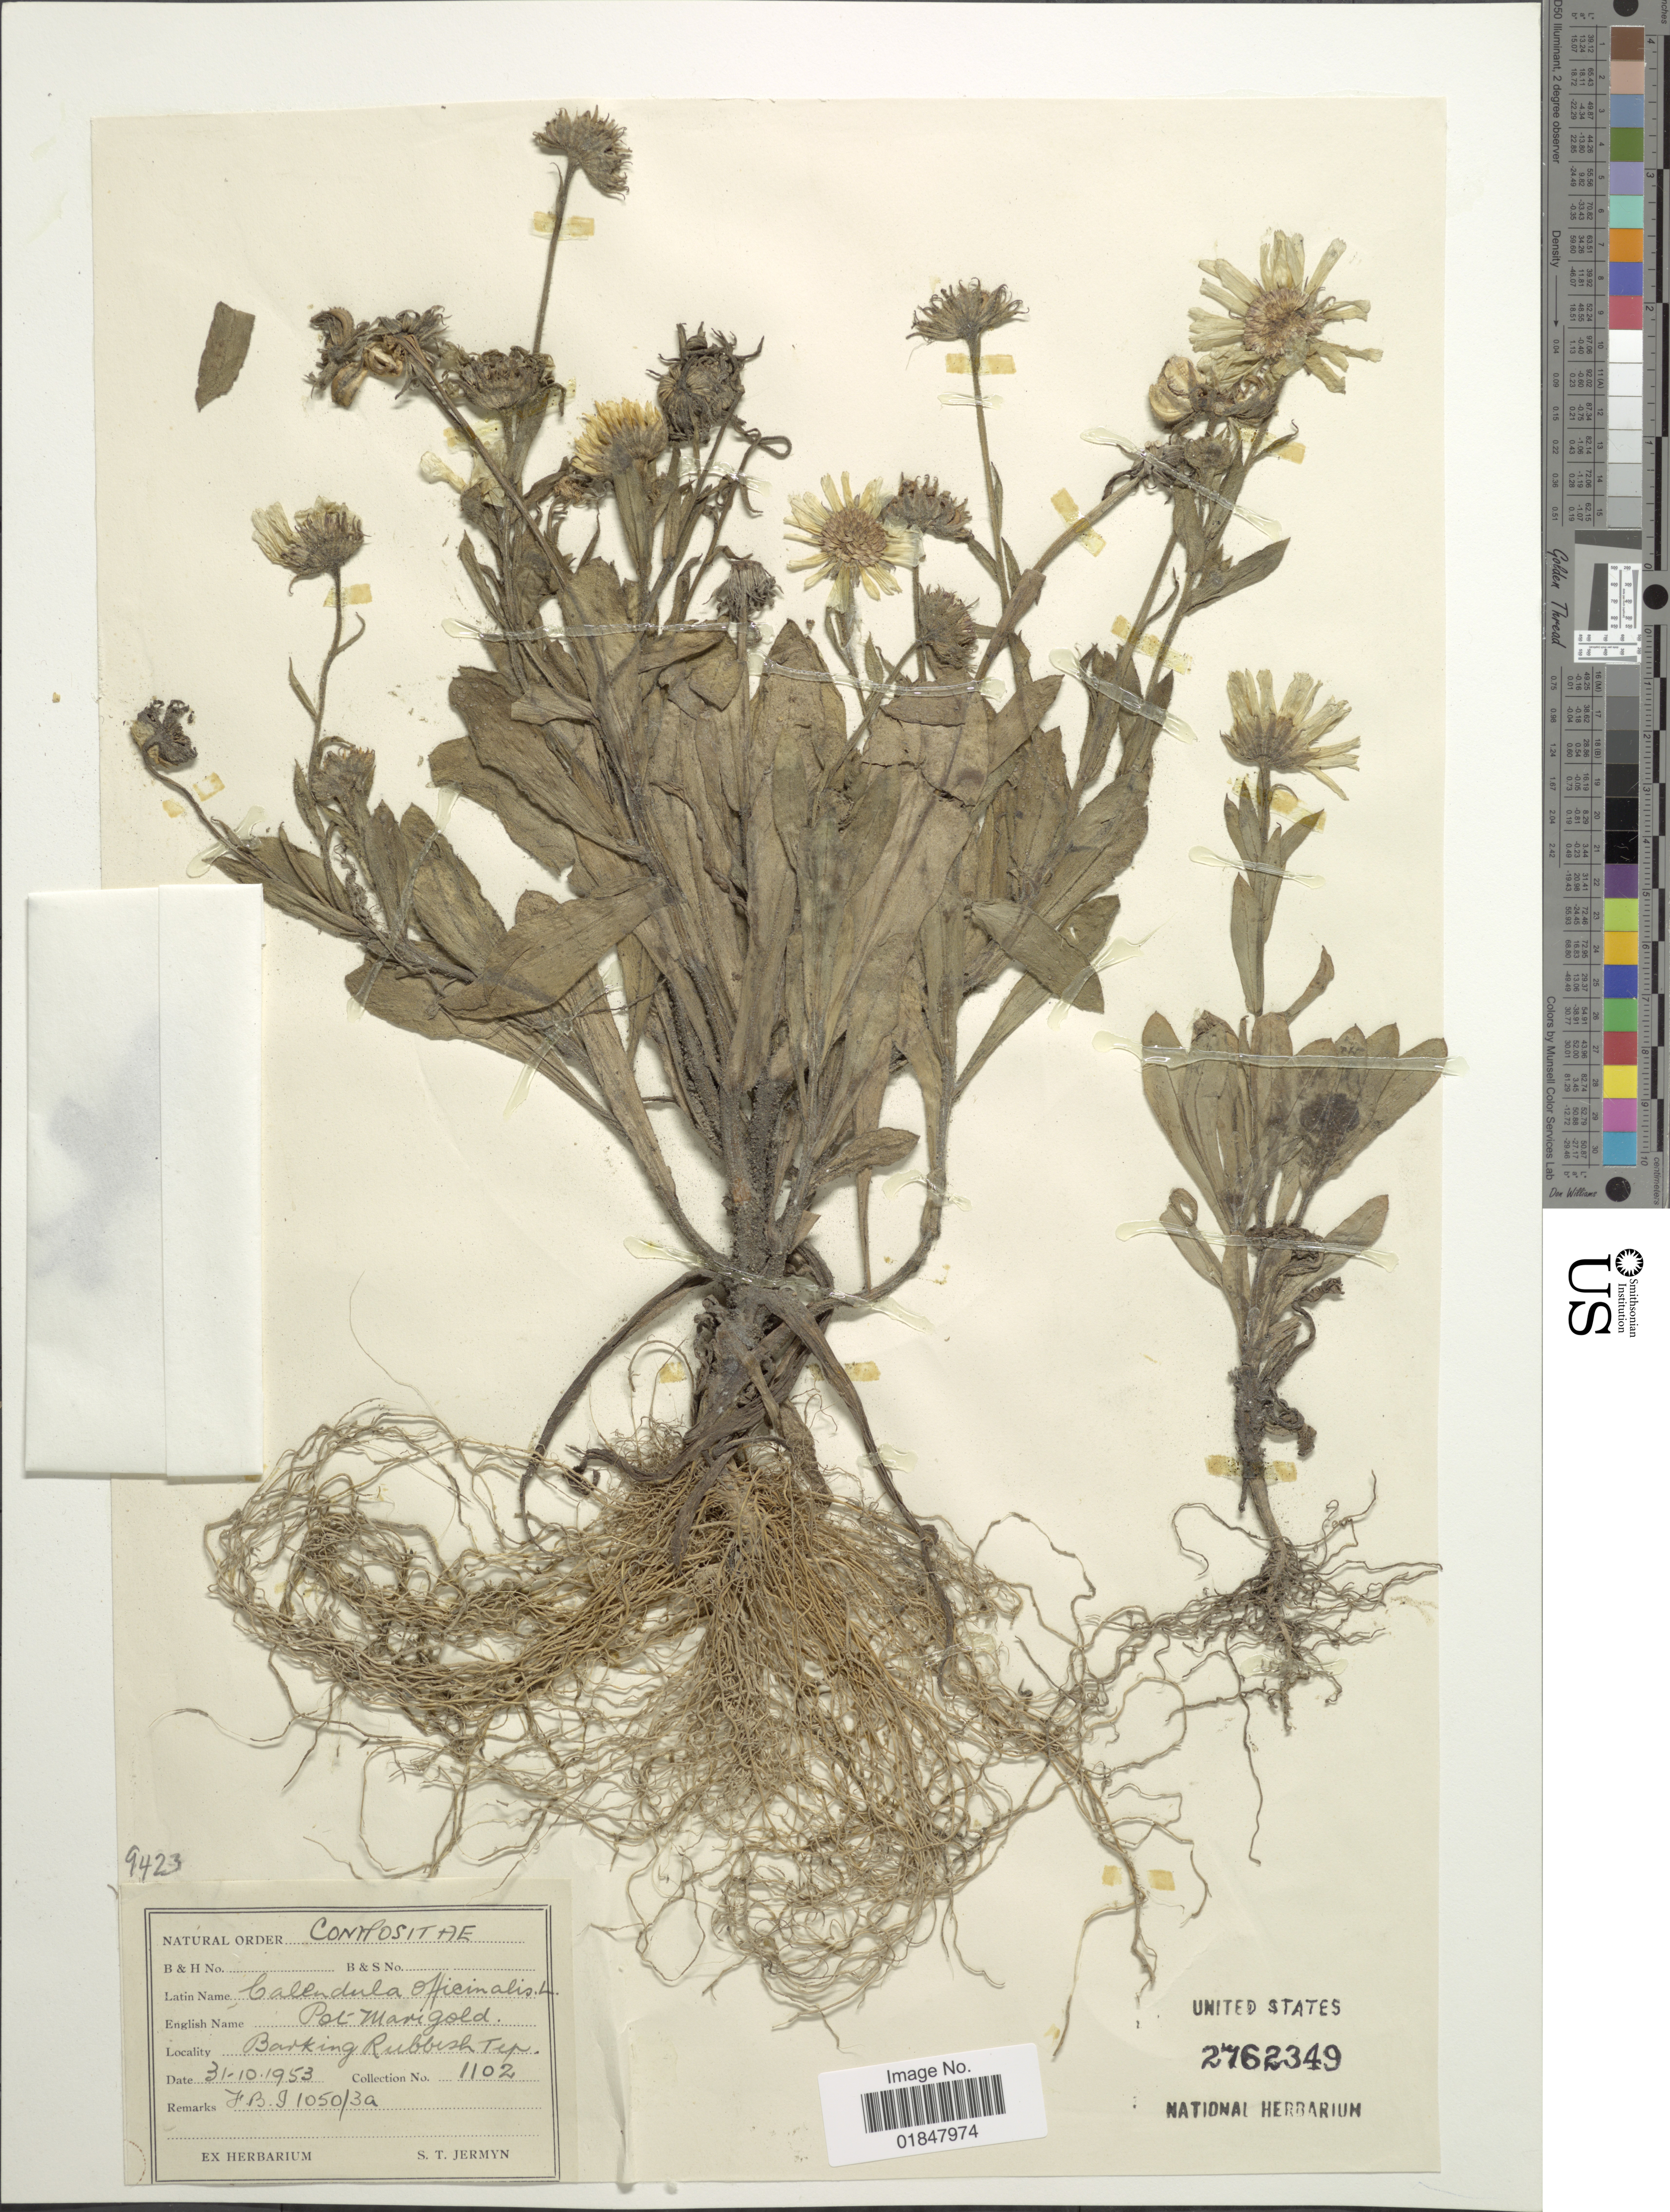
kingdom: Plantae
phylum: Tracheophyta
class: Magnoliopsida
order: Asterales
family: Asteraceae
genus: Calendula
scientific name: Calendula officinalis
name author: L.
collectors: ex herb. S. T. Jermyn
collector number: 1102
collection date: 1953-10-31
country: United Kingdom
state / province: England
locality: Barking Rubbesh Tep.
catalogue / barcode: US 2762349